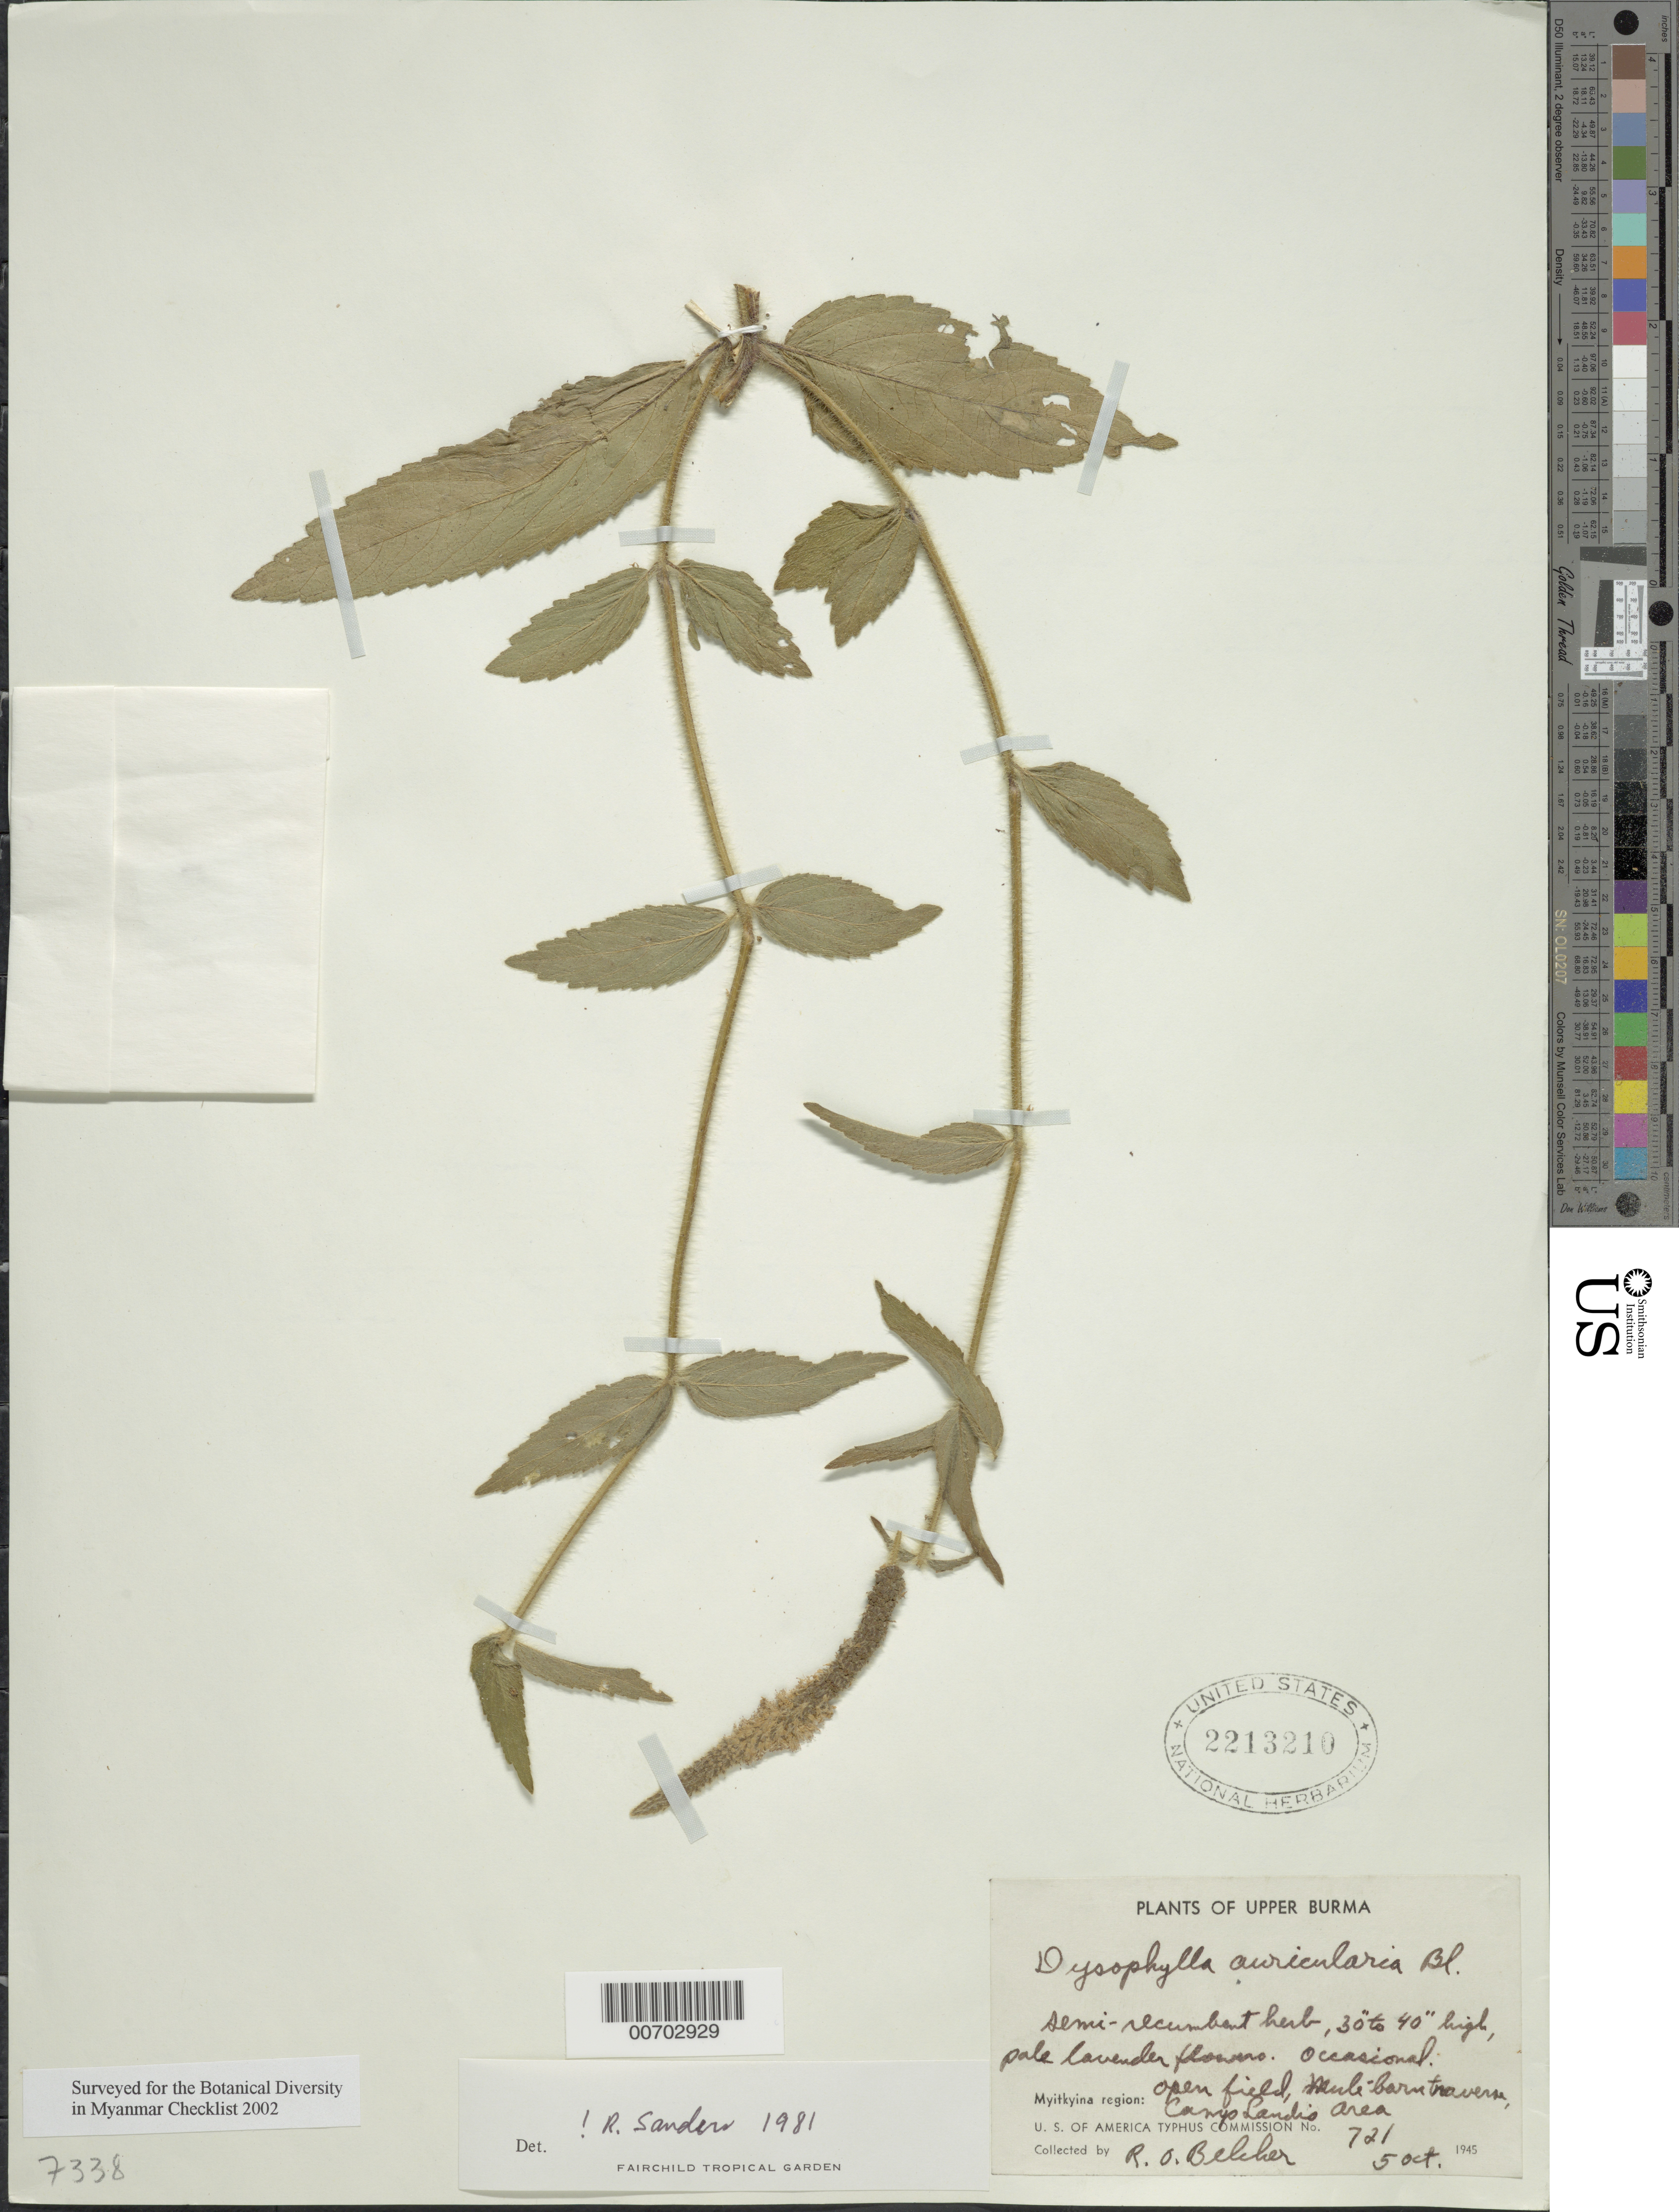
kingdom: Plantae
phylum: Tracheophyta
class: Magnoliopsida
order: Lamiales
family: Lamiaceae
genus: Dysophylla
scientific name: Dysophylla auricularia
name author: Blume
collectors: R. Belcher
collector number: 721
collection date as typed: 05 Oct 1945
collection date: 1945-10-05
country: Myanmar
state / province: Kachin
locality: Myitkyina, Camp Landis area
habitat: Open field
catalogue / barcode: US 2213210